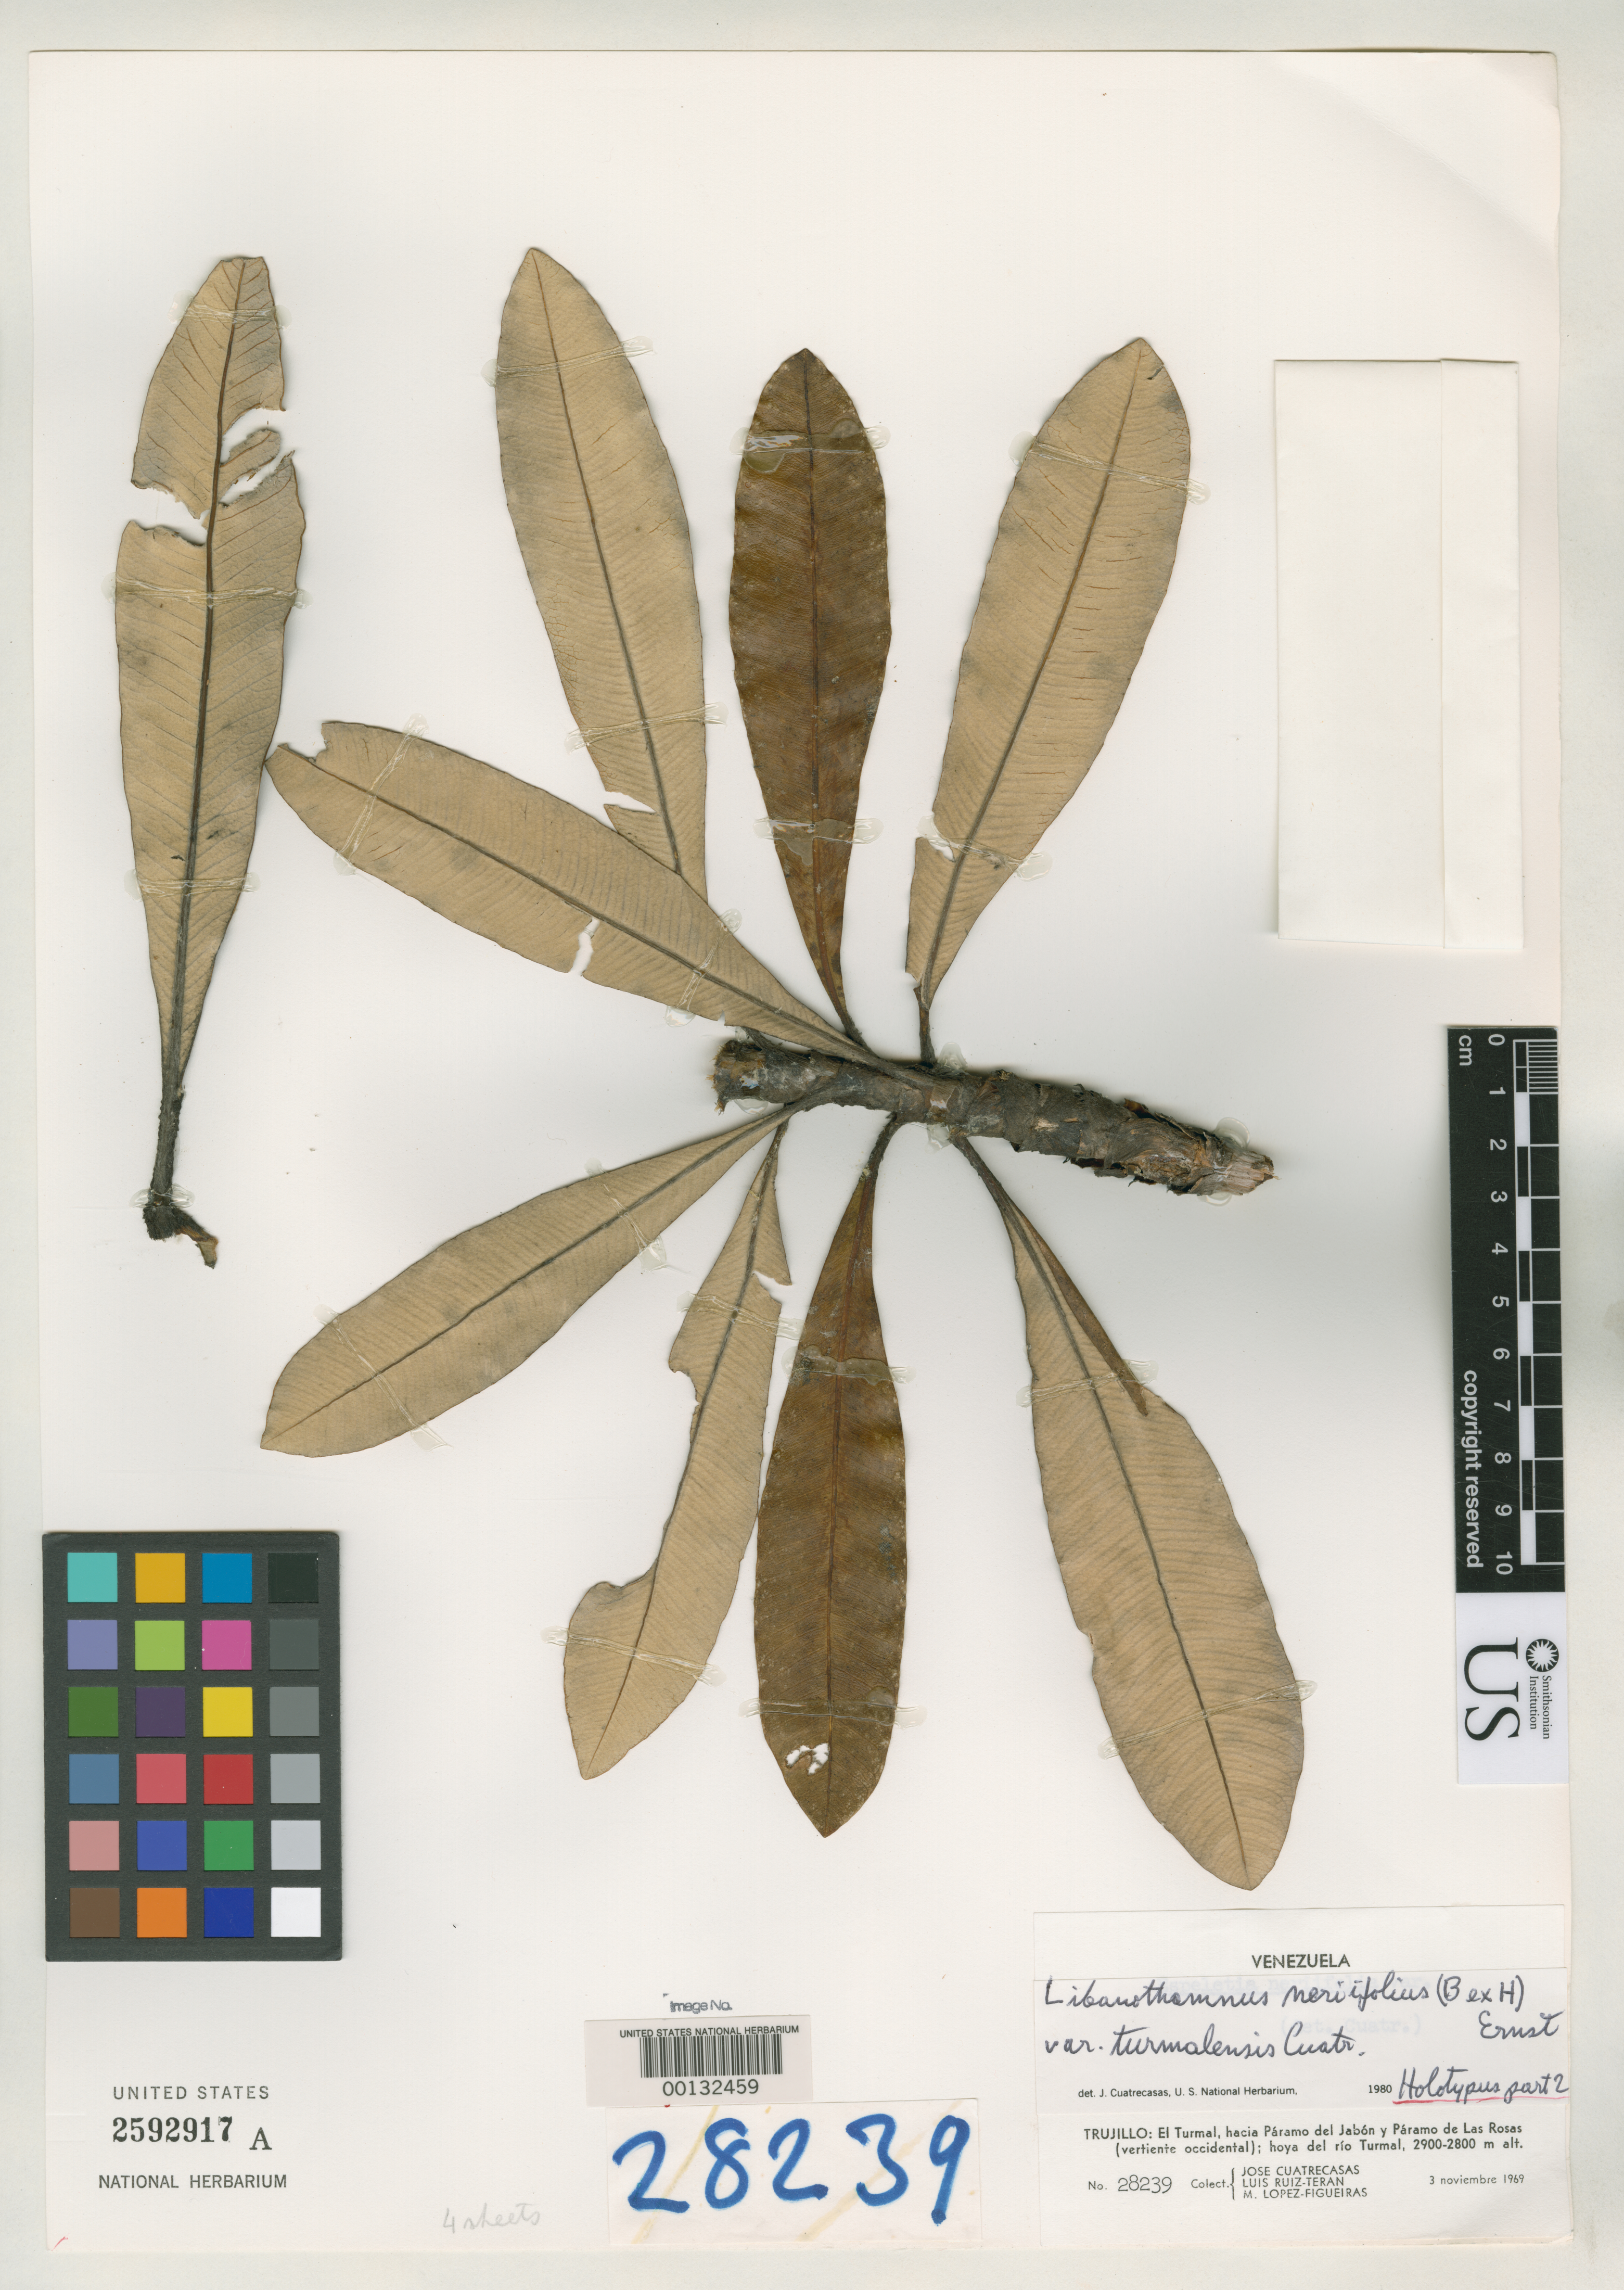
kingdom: Plantae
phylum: Tracheophyta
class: Magnoliopsida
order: Asterales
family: Asteraceae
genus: Libanothamnus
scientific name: Libanothamnus neriifolius var. turmalensis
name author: Cuatrec.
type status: Holotype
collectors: J. Cuatrecasas, L. E. Ruíz-Terán & M. López Figueiras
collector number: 28239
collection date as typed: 03 Nov 1969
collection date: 1969-11-03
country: Venezuela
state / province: Trujillo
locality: El Turmal, hacia Páramo del Jabon & Páramo de Las Rosas, vertiente occidental, hoya del Rio Turmal. [El Turmal, towards Páramo del Jabon & Páramo de Las Rosas, W slope, Rio Turmal basin.].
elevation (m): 2800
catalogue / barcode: US 2592917A